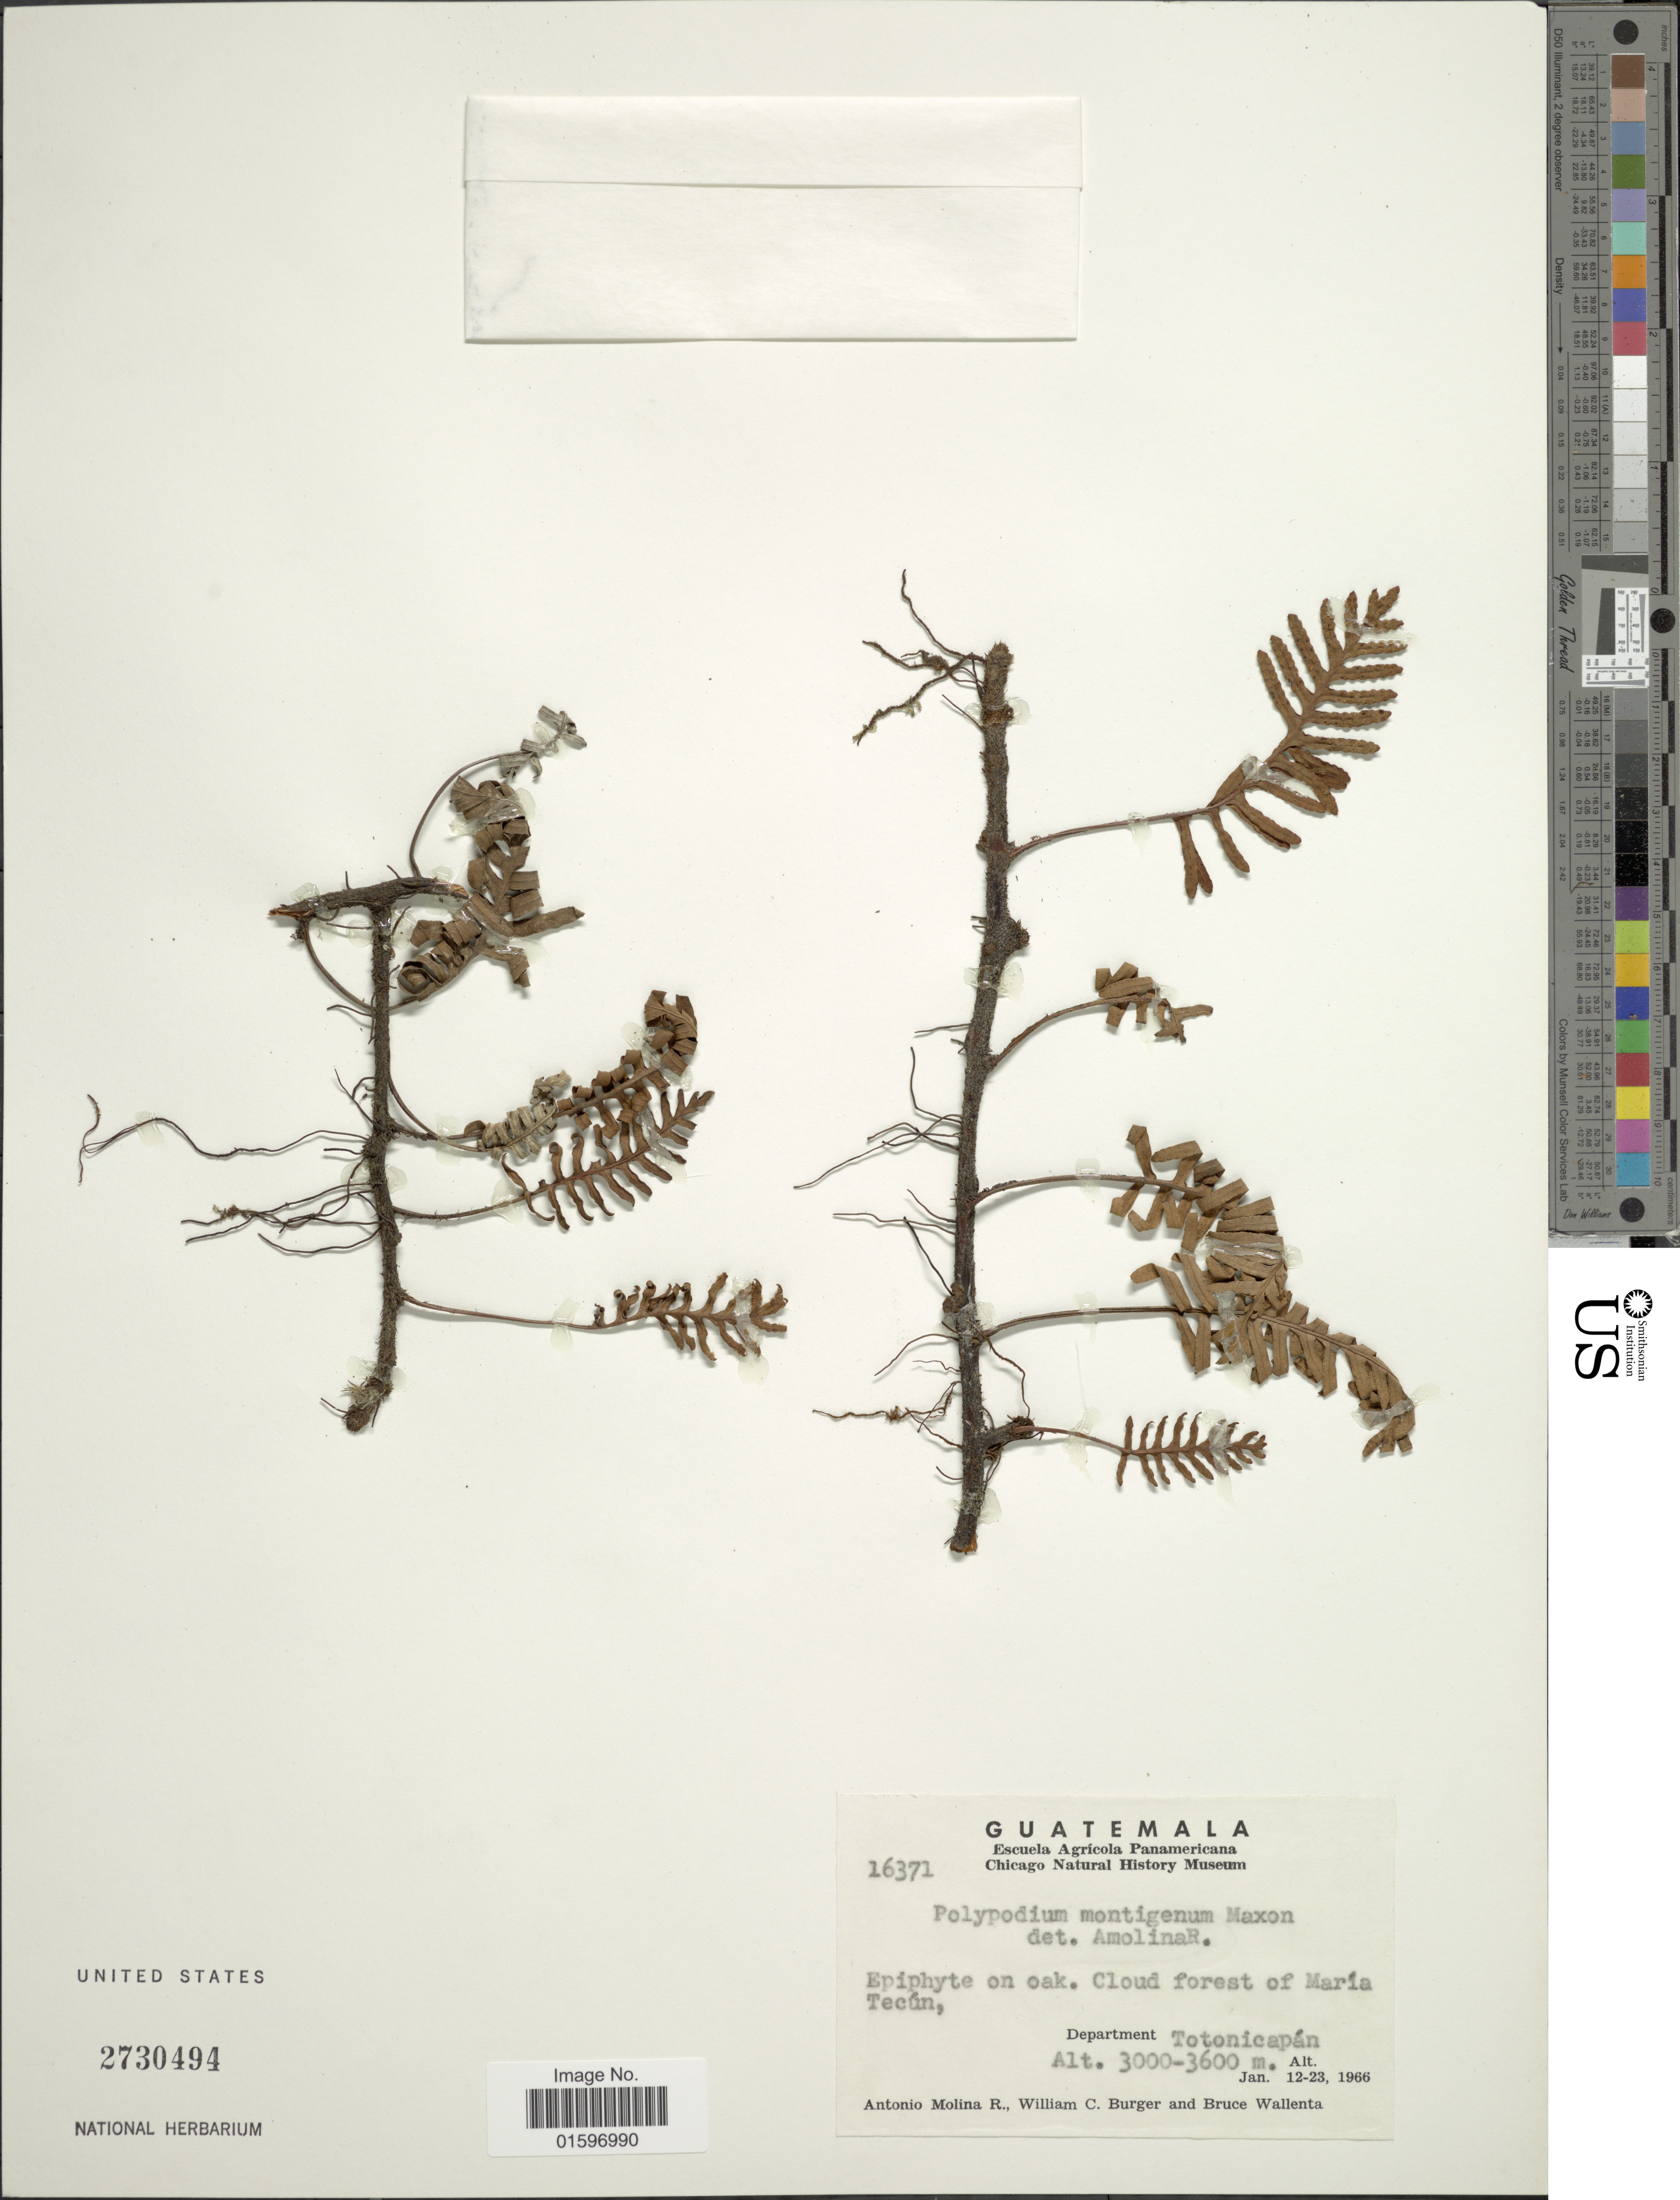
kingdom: Plantae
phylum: Tracheophyta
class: Polypodiopsida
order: Polypodiales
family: Polypodiaceae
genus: Pleopeltis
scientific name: Pleopeltis alansmithii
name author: (R.C. Moran)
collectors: A. Molina R., W. Burger & B. Wallenta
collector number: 16371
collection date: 1966-01-12/1966-01-23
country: Guatemala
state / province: Totonicapan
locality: Cloud forest of María Tecún, Department Totonicapán.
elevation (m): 3000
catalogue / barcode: US 2730494